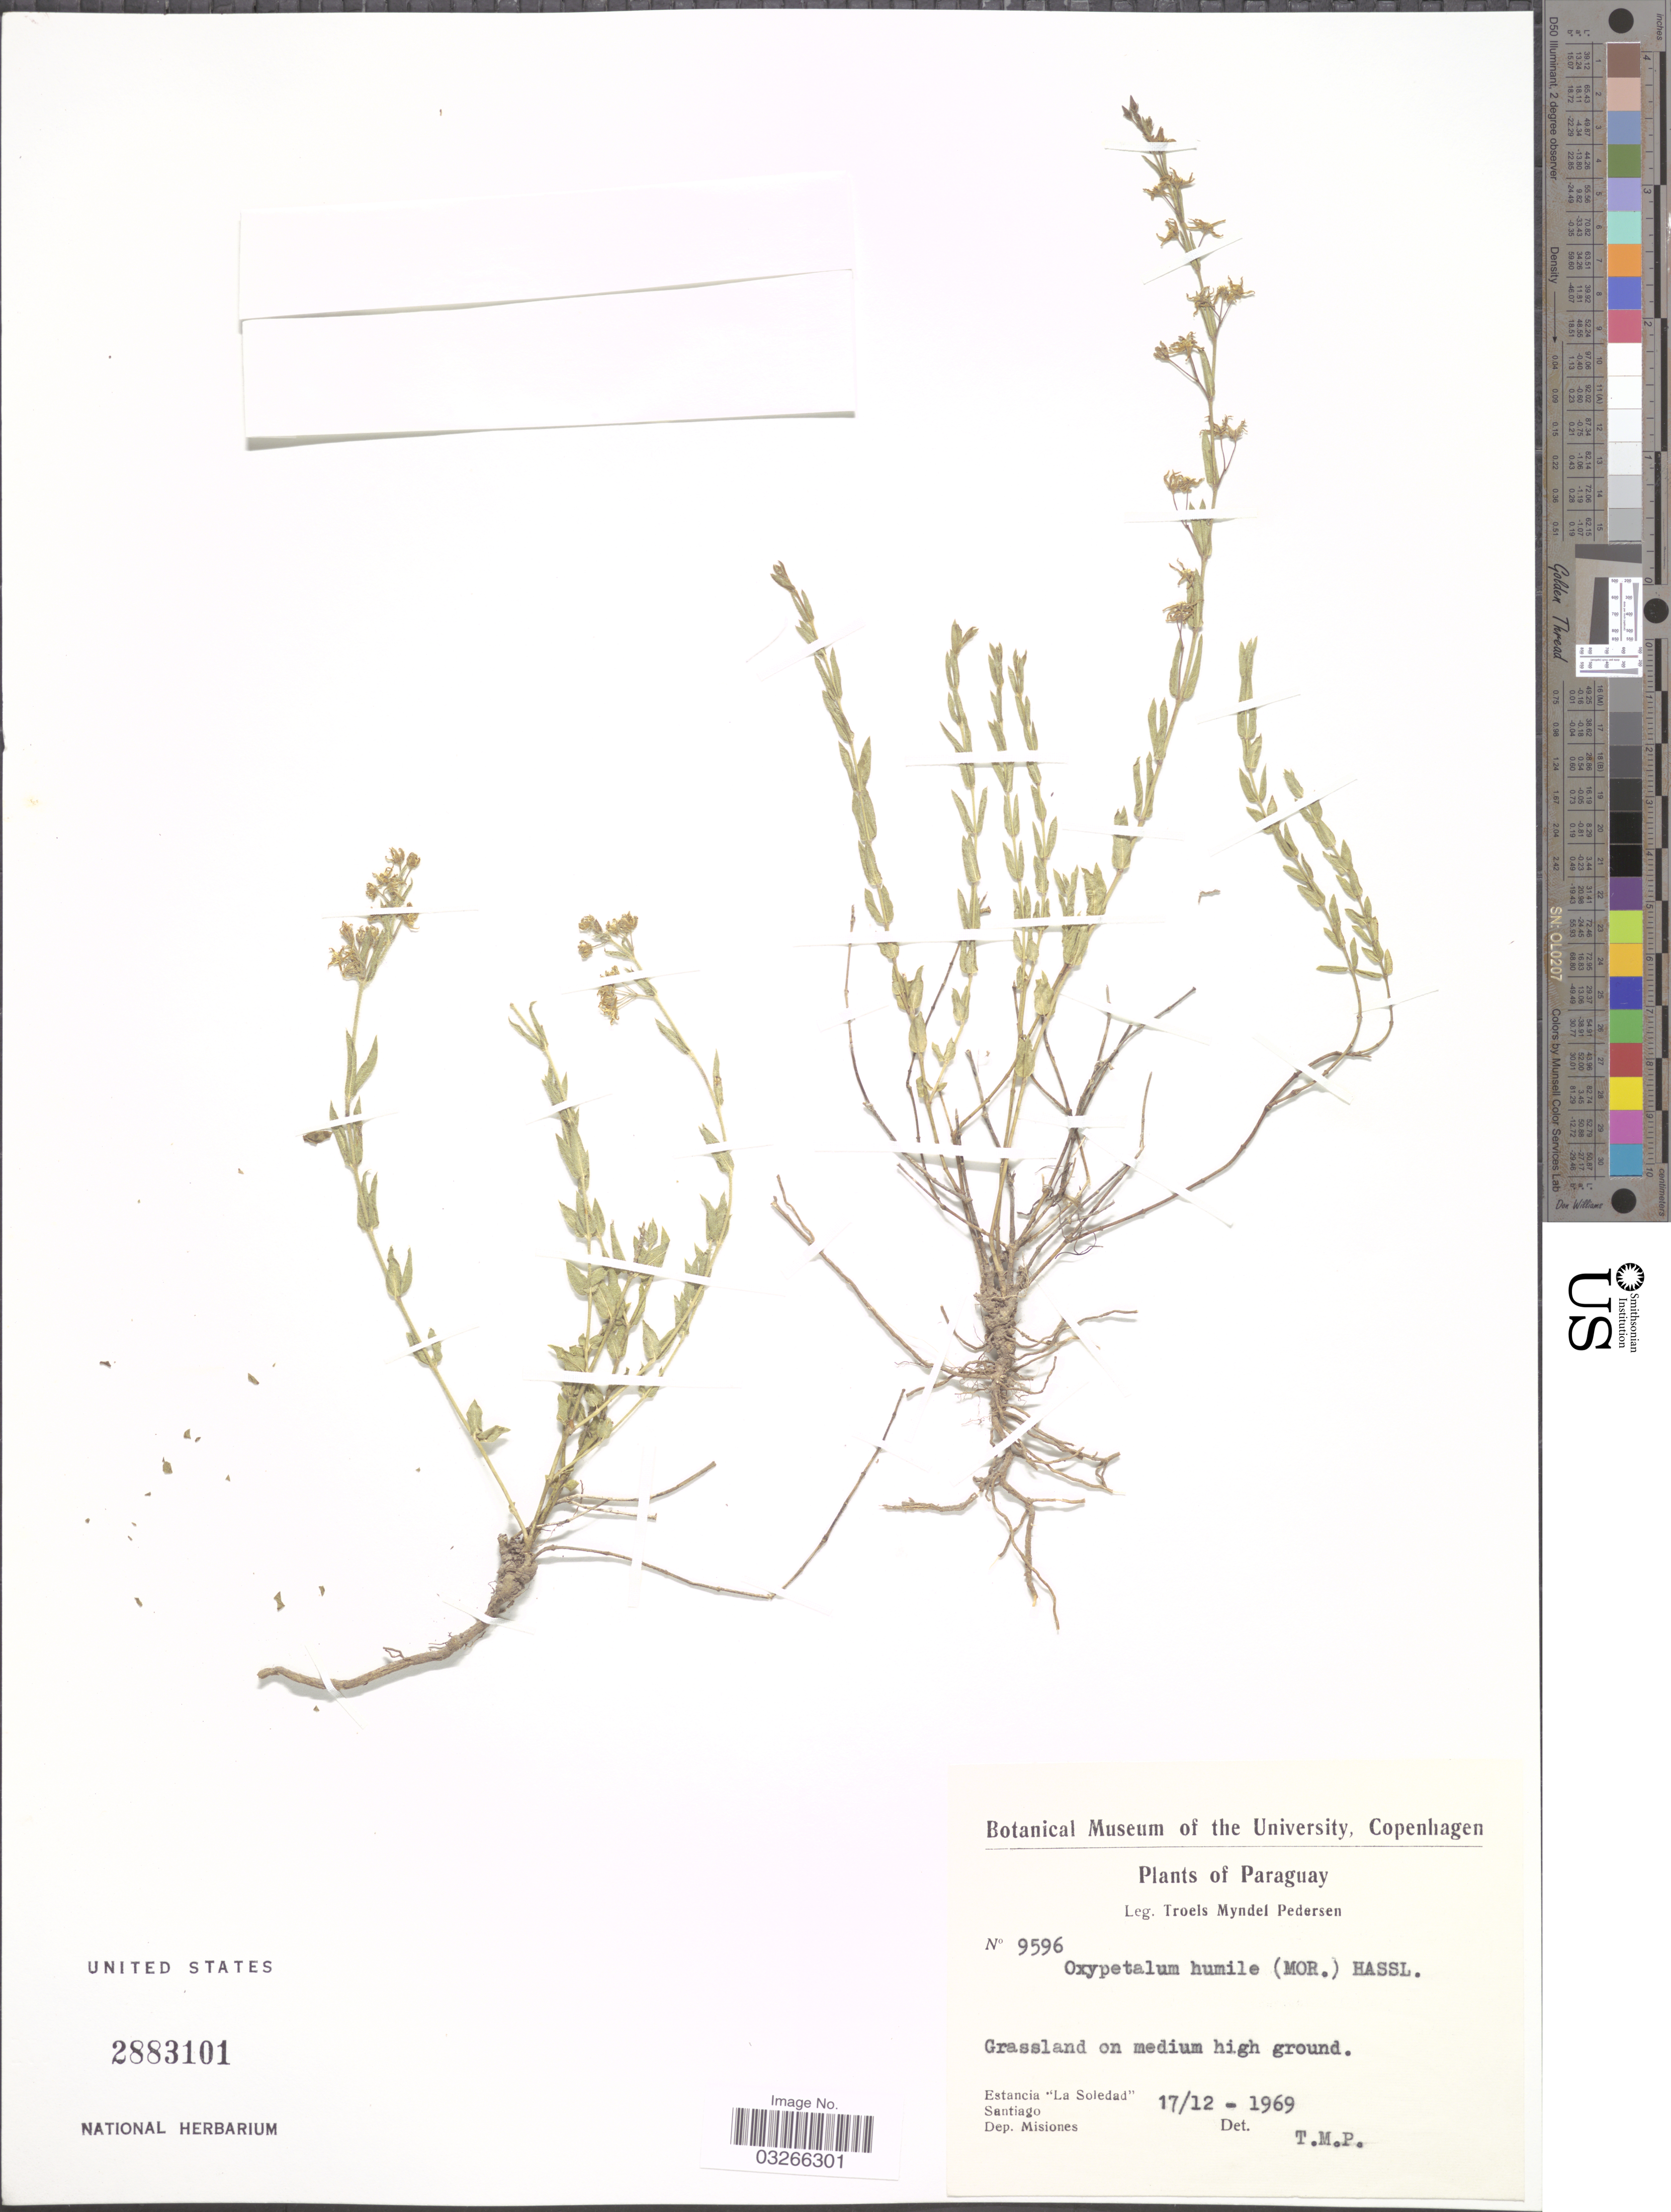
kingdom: Plantae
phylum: Tracheophyta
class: Magnoliopsida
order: Gentianales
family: Apocynaceae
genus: Oxypetalum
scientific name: Oxypetalum humile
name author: (Morong) Hassl.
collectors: T. Pederson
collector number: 9596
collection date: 1969-12-17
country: Paraguay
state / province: Misiones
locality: Estancia "La Soledad", Santiago, Dep. Misiones.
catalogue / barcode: US 2883101